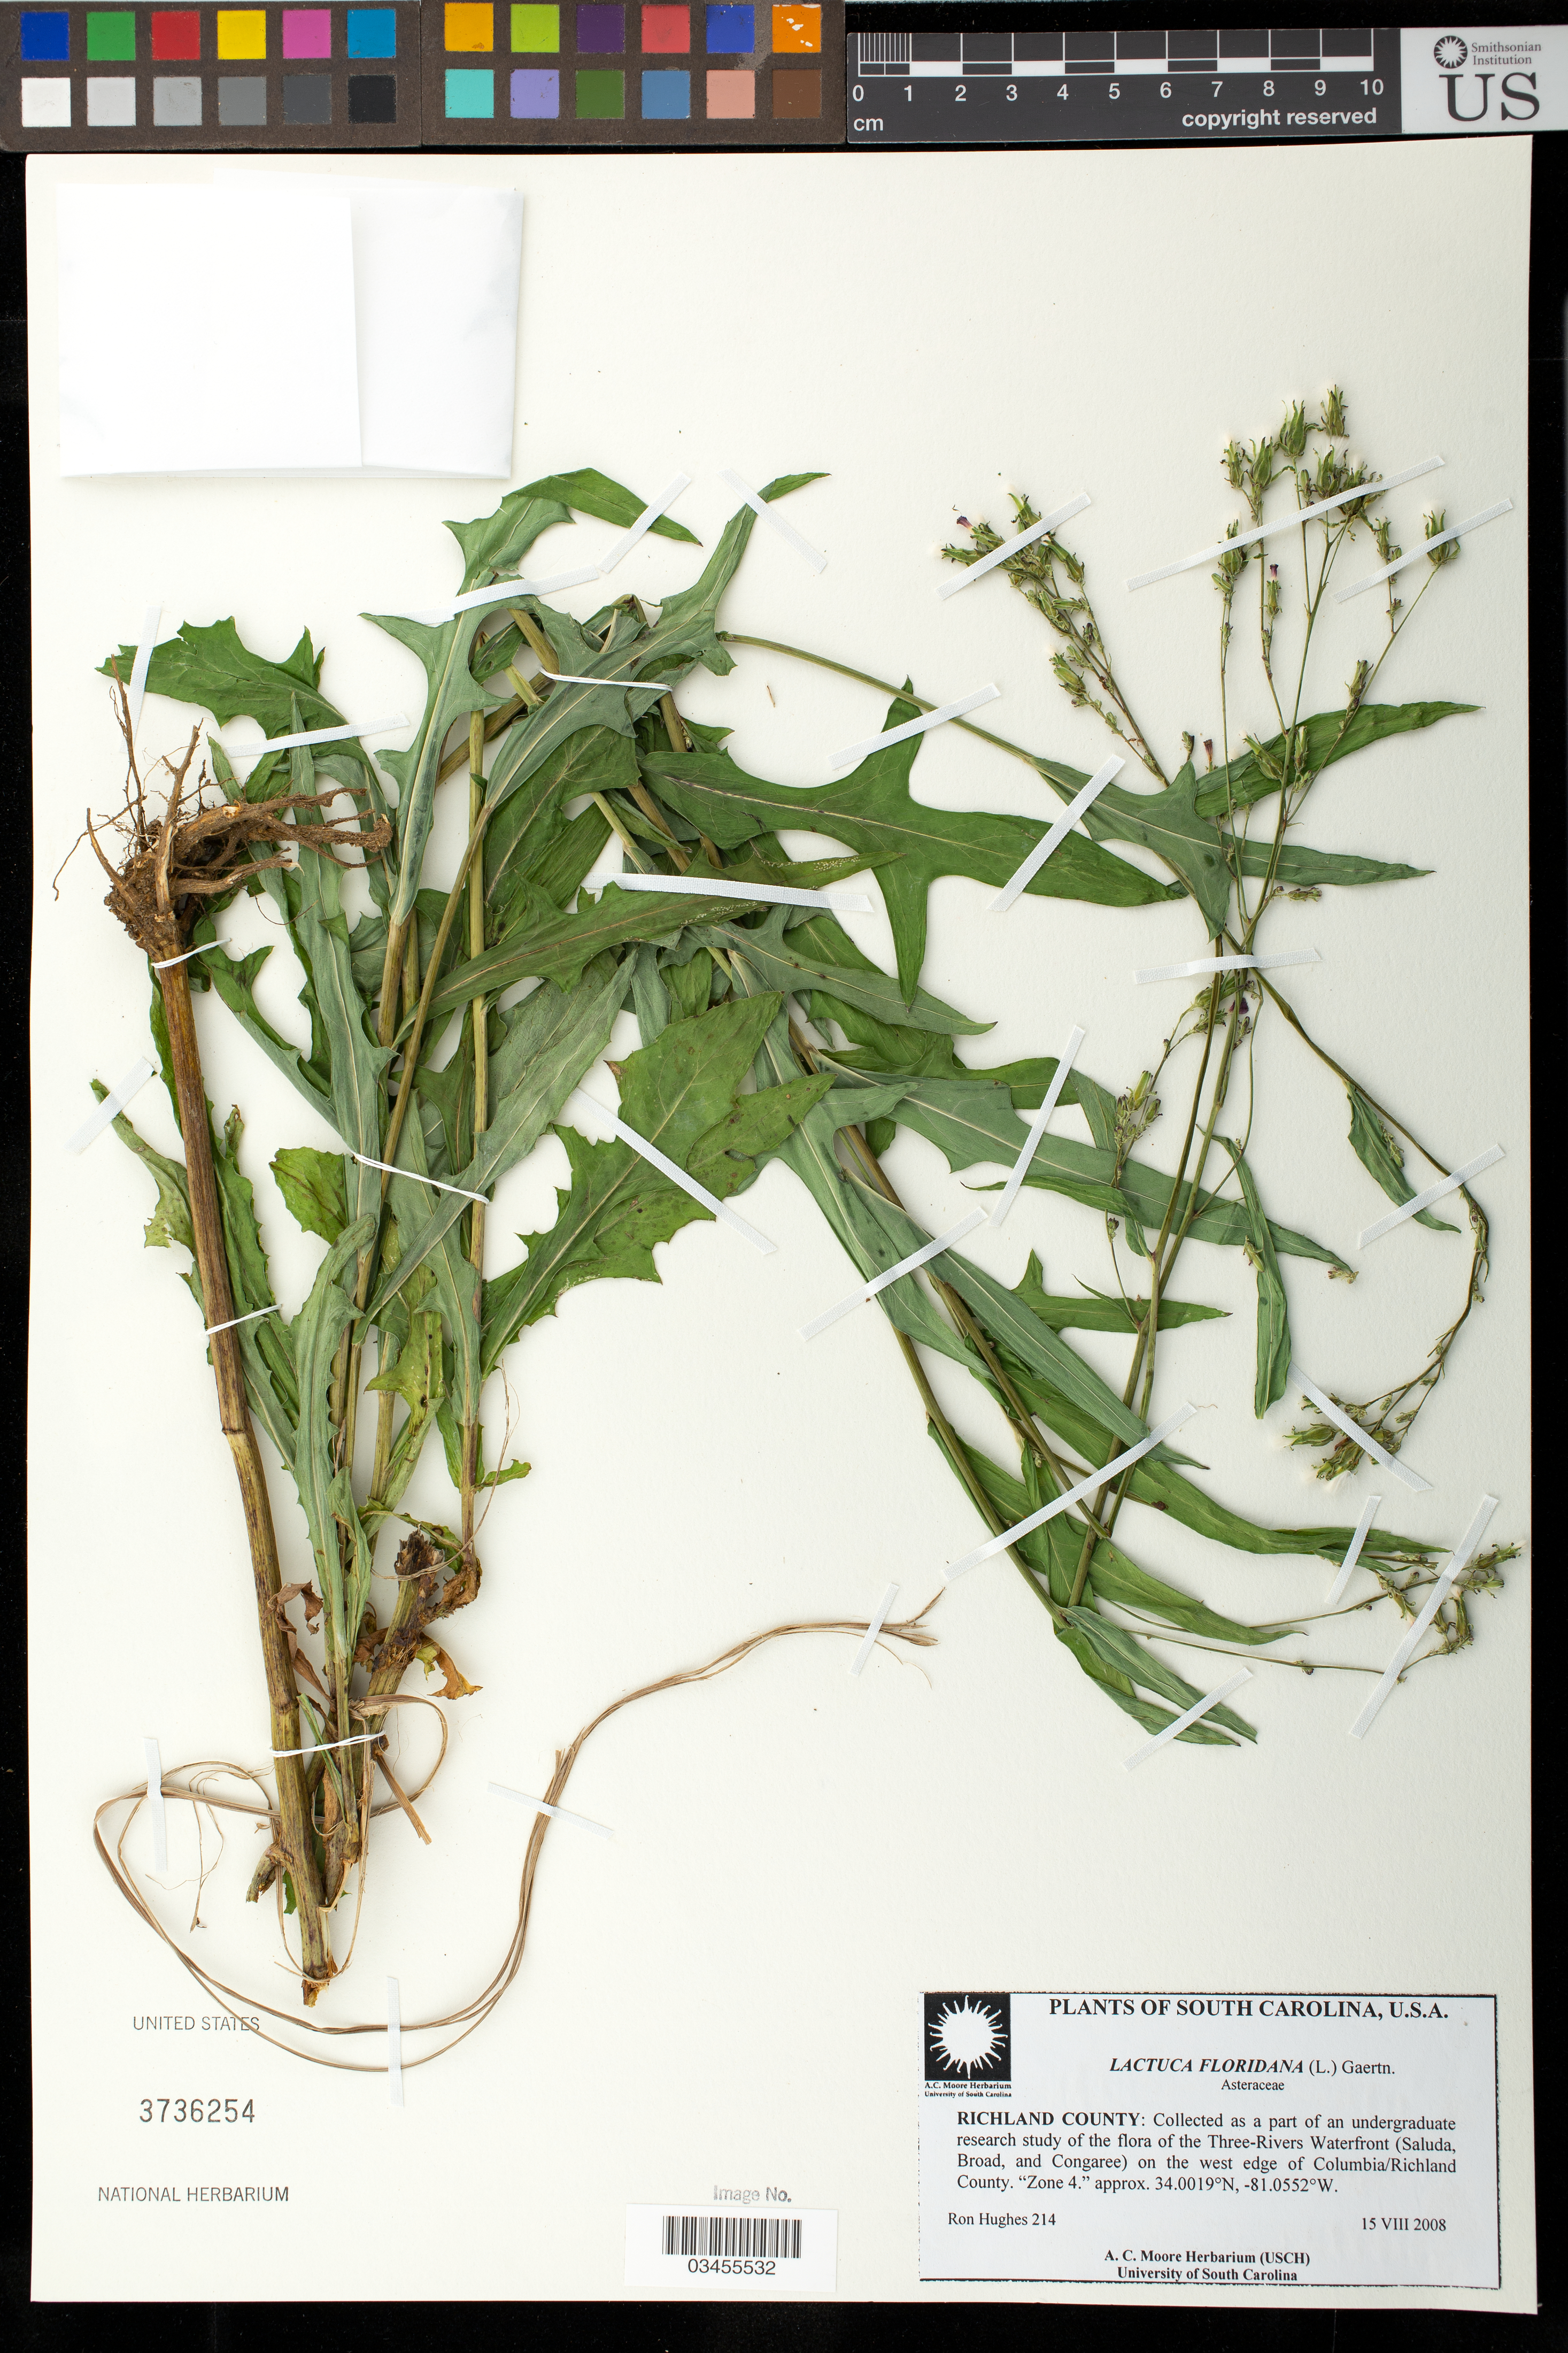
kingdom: Plantae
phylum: Tracheophyta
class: Magnoliopsida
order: Asterales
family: Asteraceae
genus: Lactuca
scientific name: Lactuca floridana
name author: (L.) Gaertn.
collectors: R. Hughes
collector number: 214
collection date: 2008-08-15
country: United States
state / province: South Carolina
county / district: Richland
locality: Three-Rivers Waterfront (Saluda, Broad, and Congaree) on the west edge of Columbia/Richland County. Zone 4.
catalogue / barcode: US 3736254